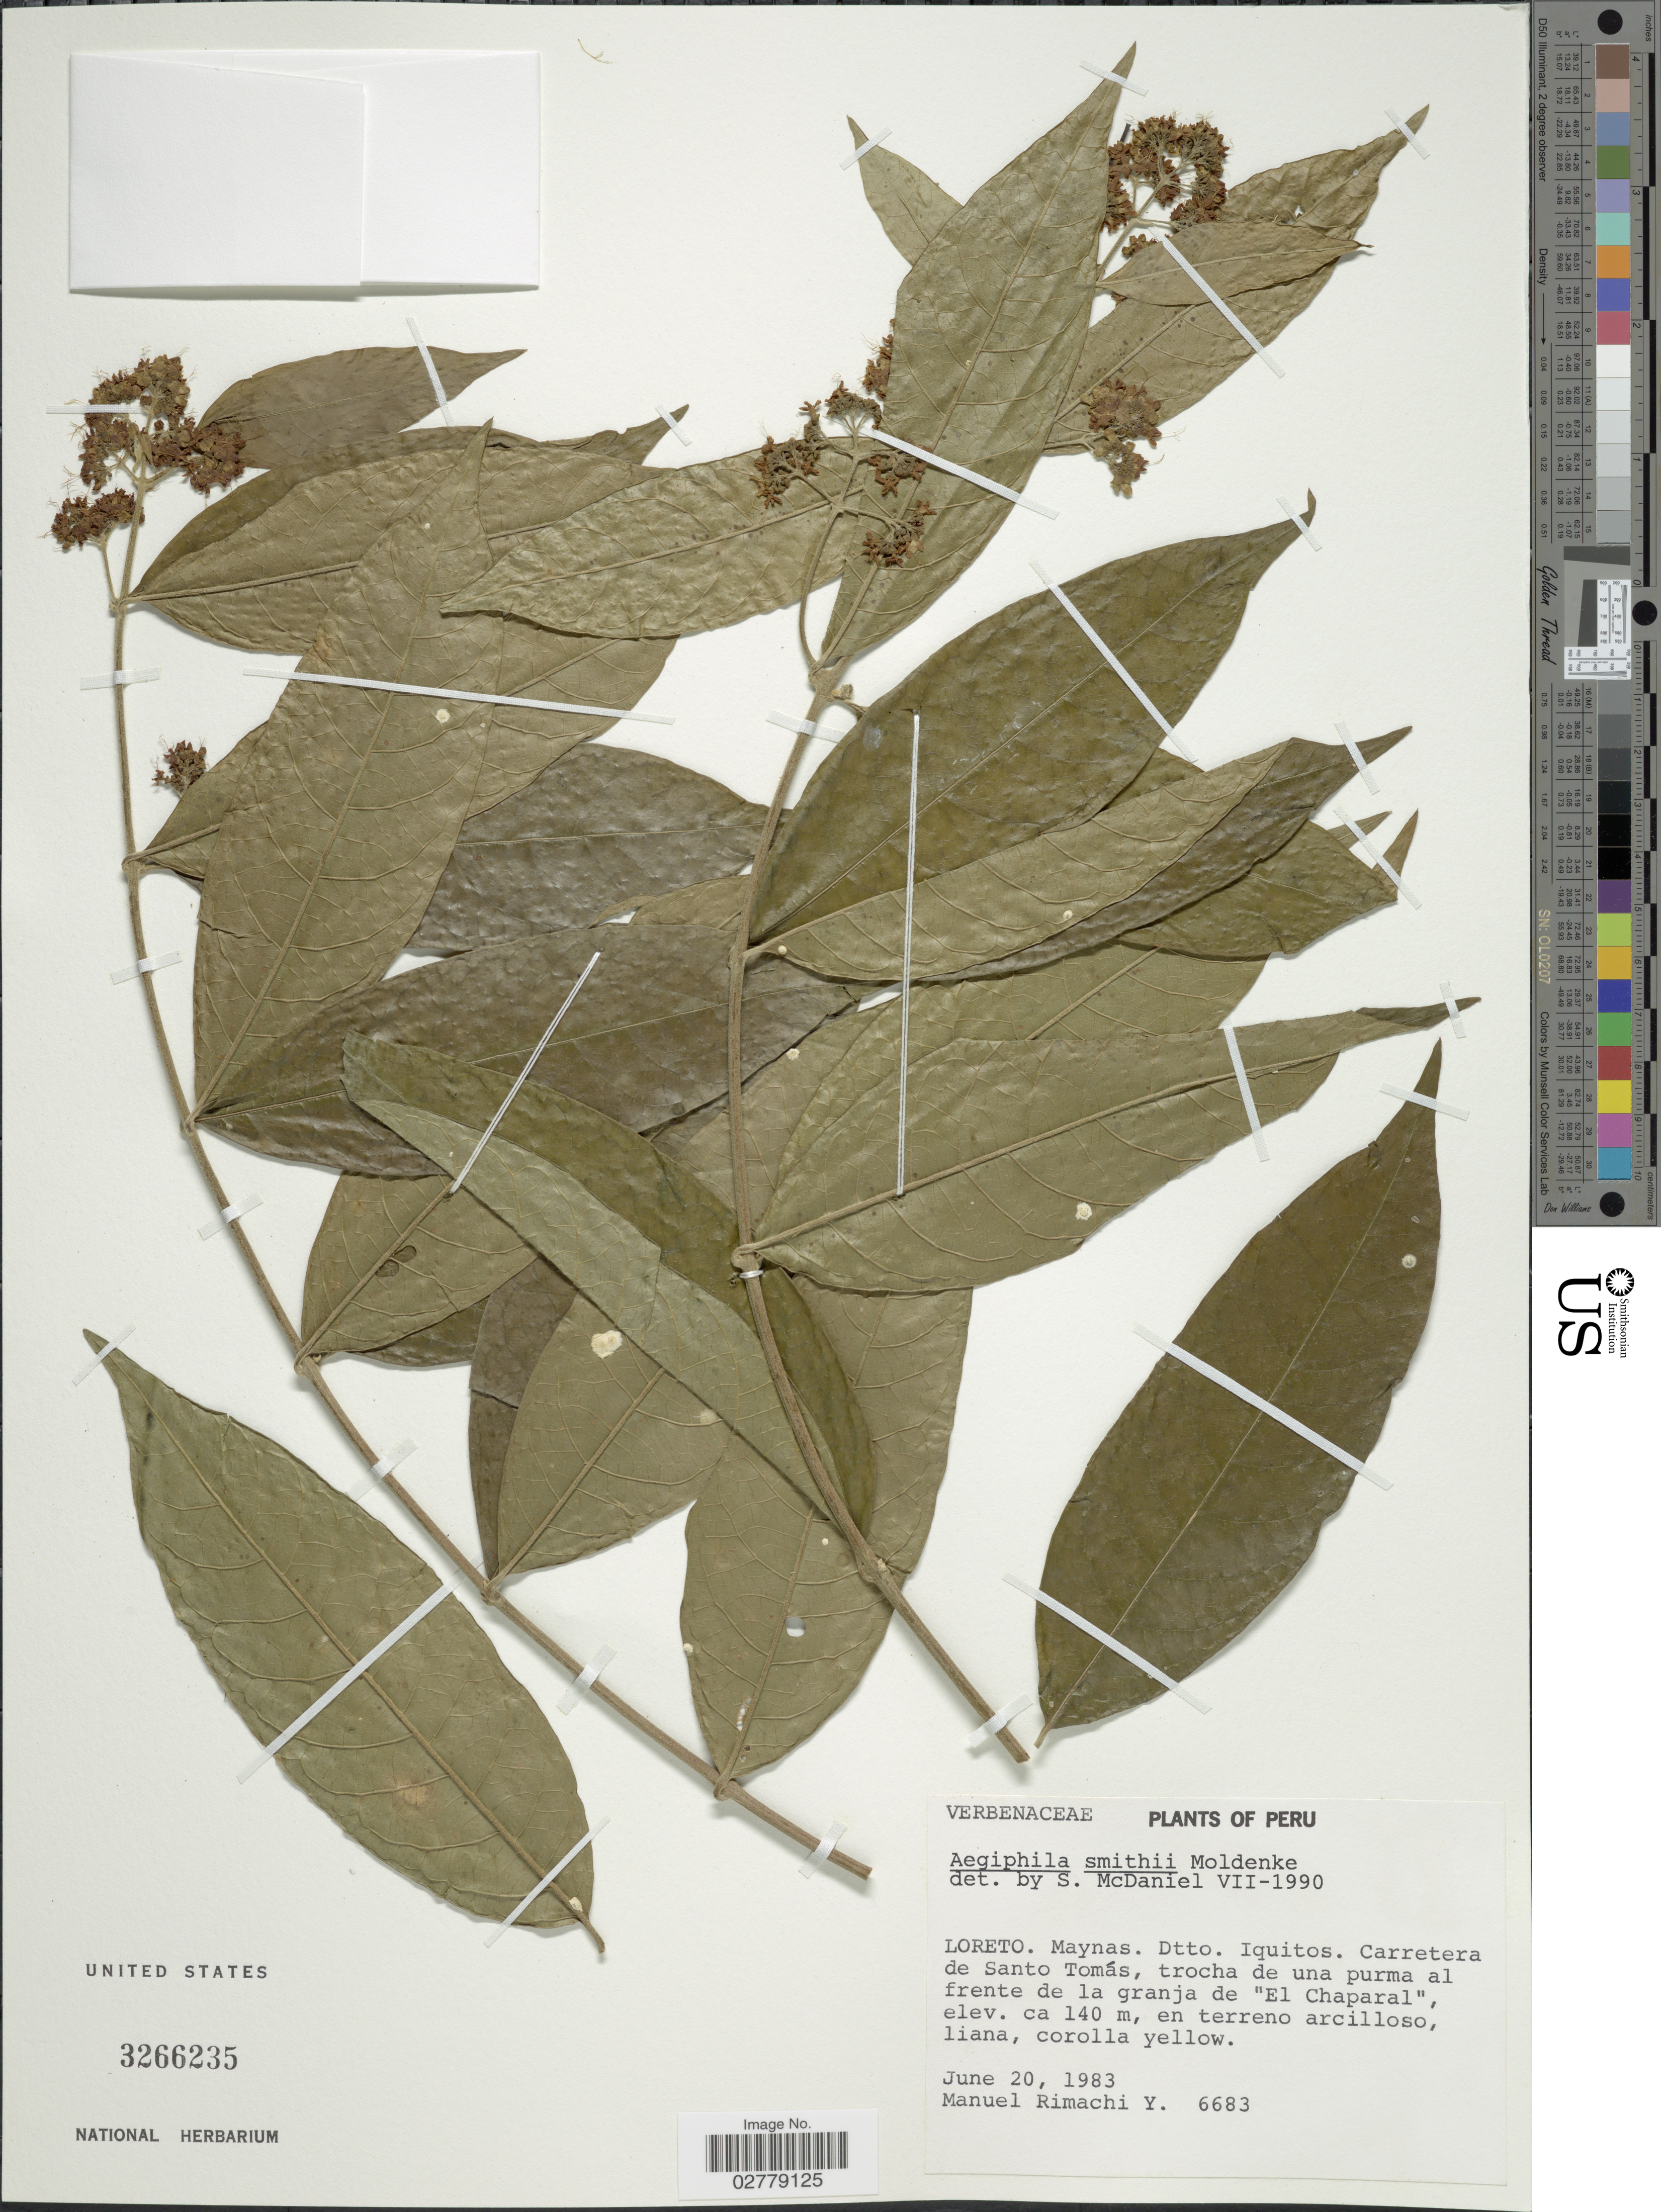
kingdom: Plantae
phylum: Tracheophyta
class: Magnoliopsida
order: Lamiales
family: Lamiaceae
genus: Aegiphila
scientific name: Aegiphila smithii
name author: Moldenke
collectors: M. Rimachi Y.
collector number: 6683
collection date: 1983-06-19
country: Peru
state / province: Loreto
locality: Maynas, Dtto. Iquitos, Carretera de Santo Tomás, trocha de una purma al frente de la granja de "El Chaparal".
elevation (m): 140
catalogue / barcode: US 3266235